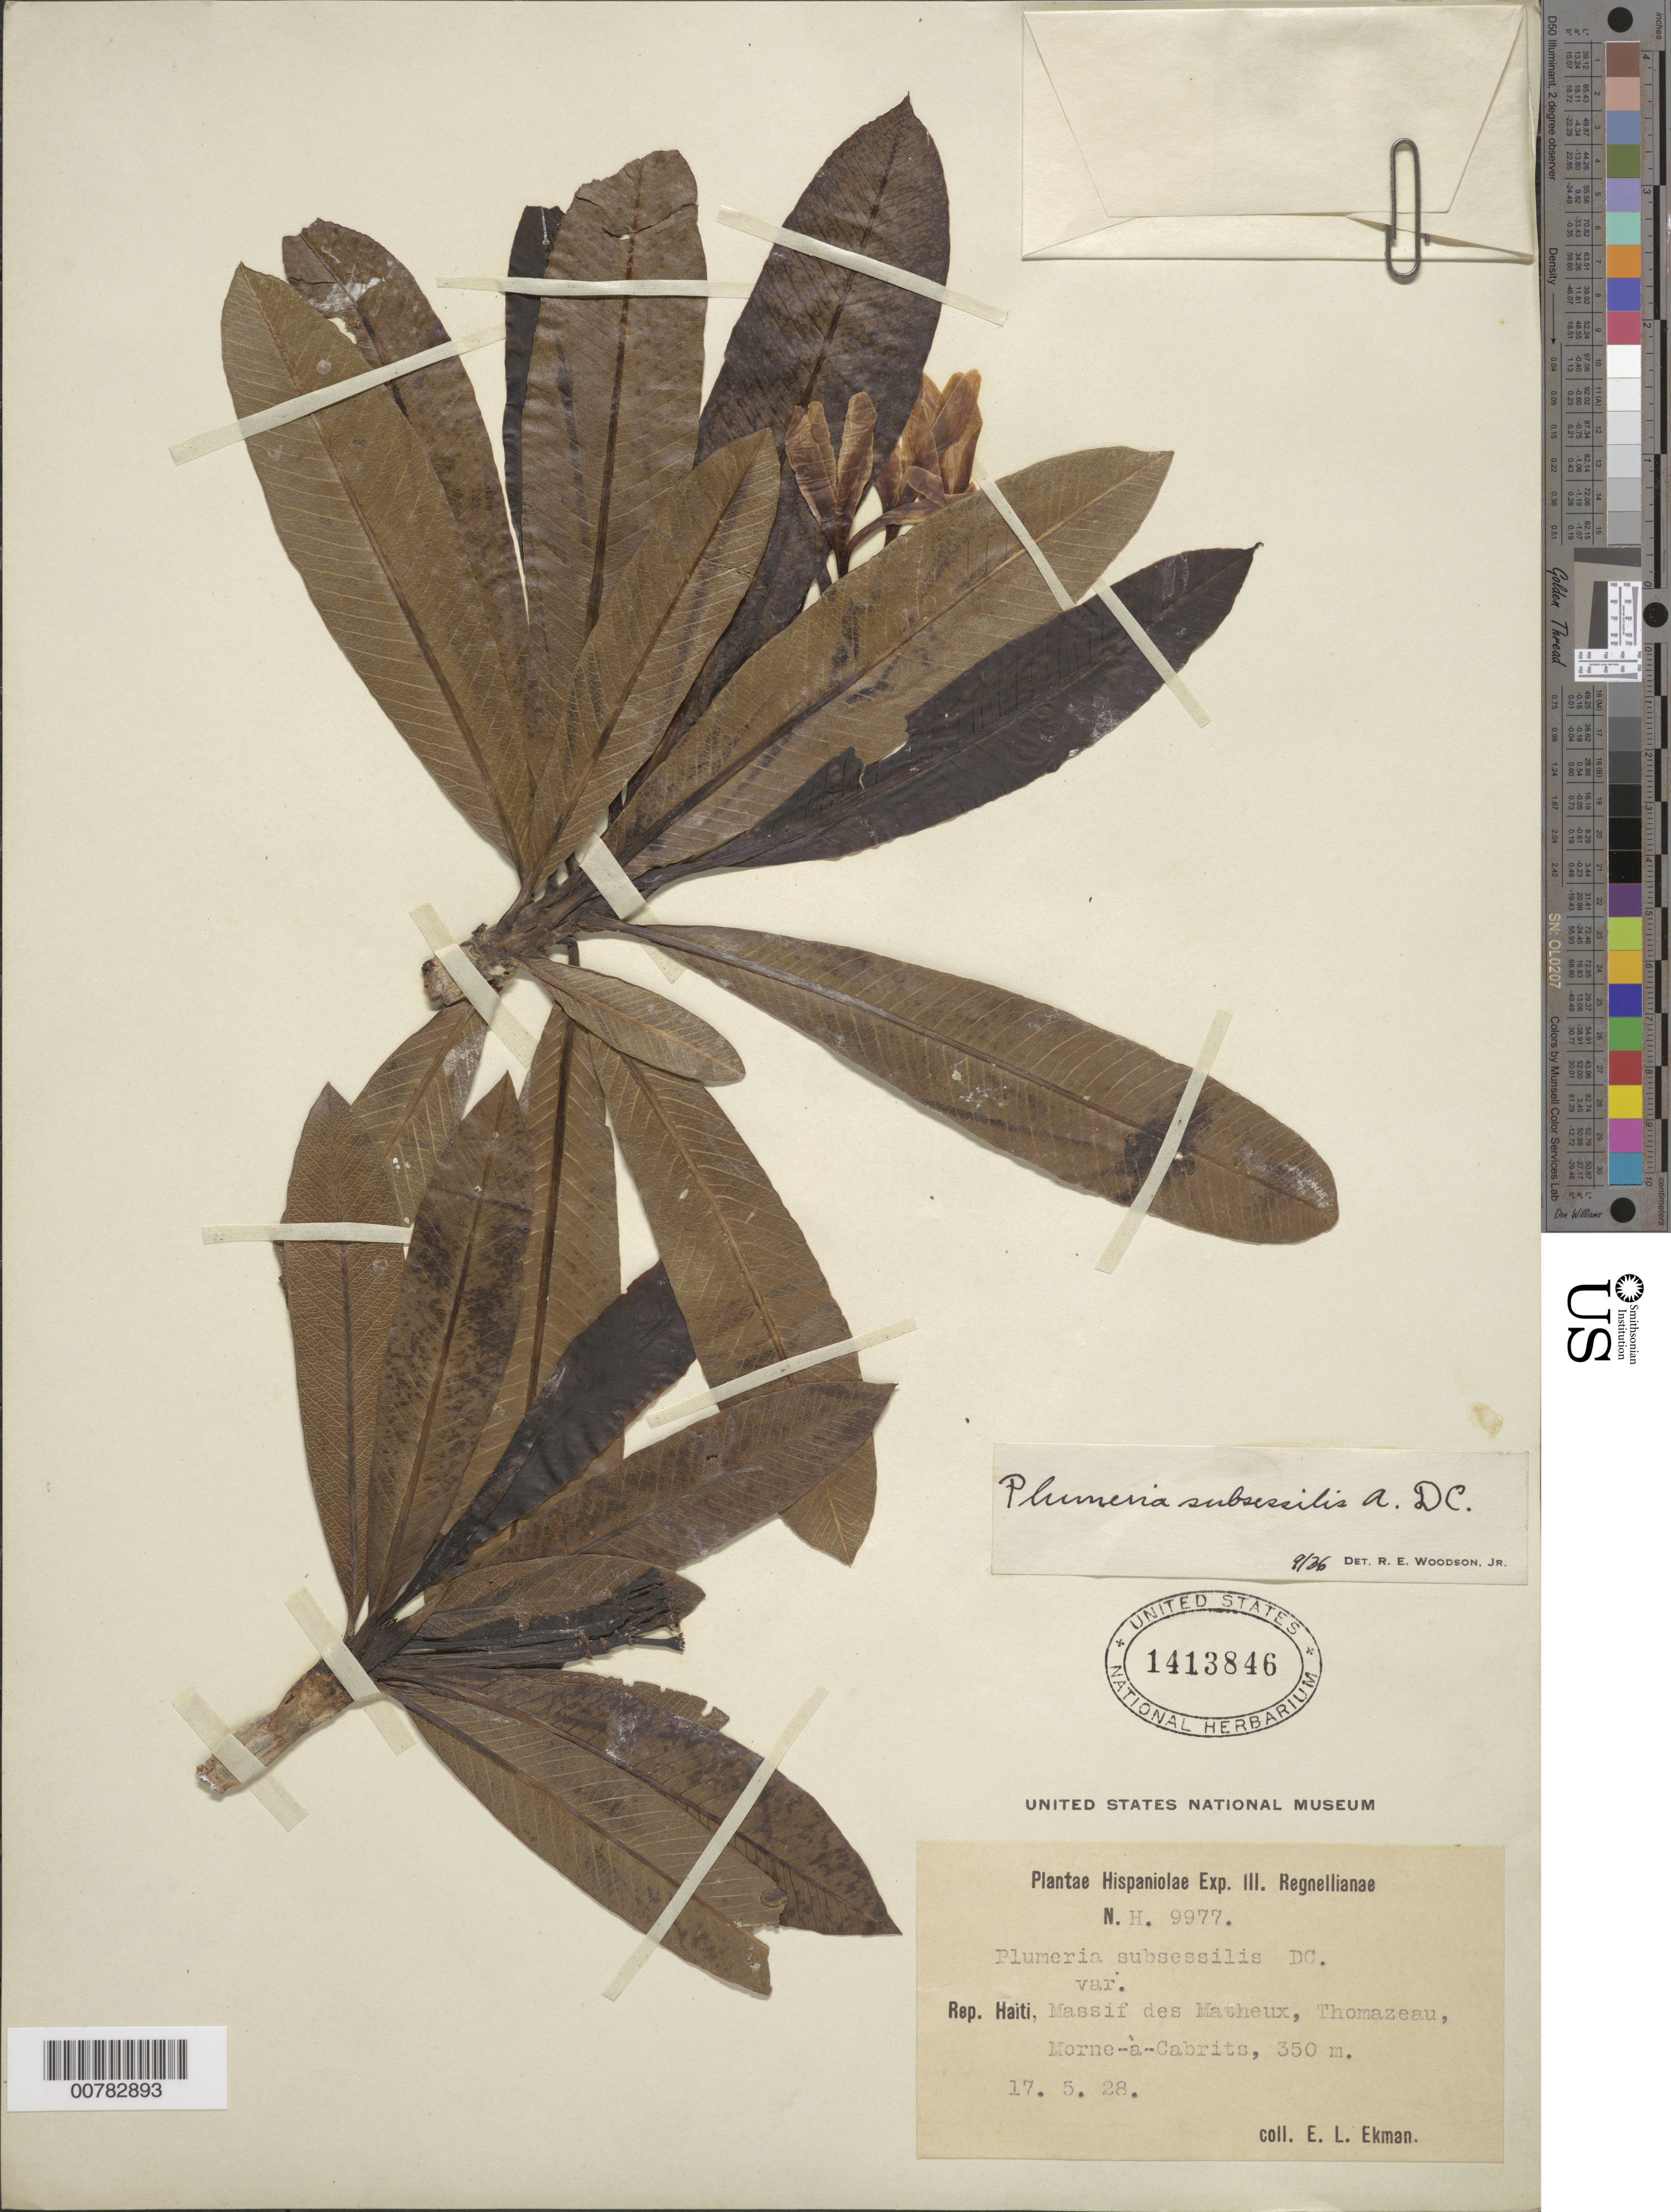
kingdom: Plantae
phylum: Tracheophyta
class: Magnoliopsida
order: Gentianales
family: Apocynaceae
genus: Plumeria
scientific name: Plumeria subsessilis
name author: A. DC.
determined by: Woodson, R. E., Jr.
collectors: E. L. Ekman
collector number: H 9977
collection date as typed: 17 May 1928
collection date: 1928-05-17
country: Haiti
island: Hispaniola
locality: Massif des Matheux, Thomazeau, Morne-à-Cabrits.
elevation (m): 350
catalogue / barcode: US 1413846